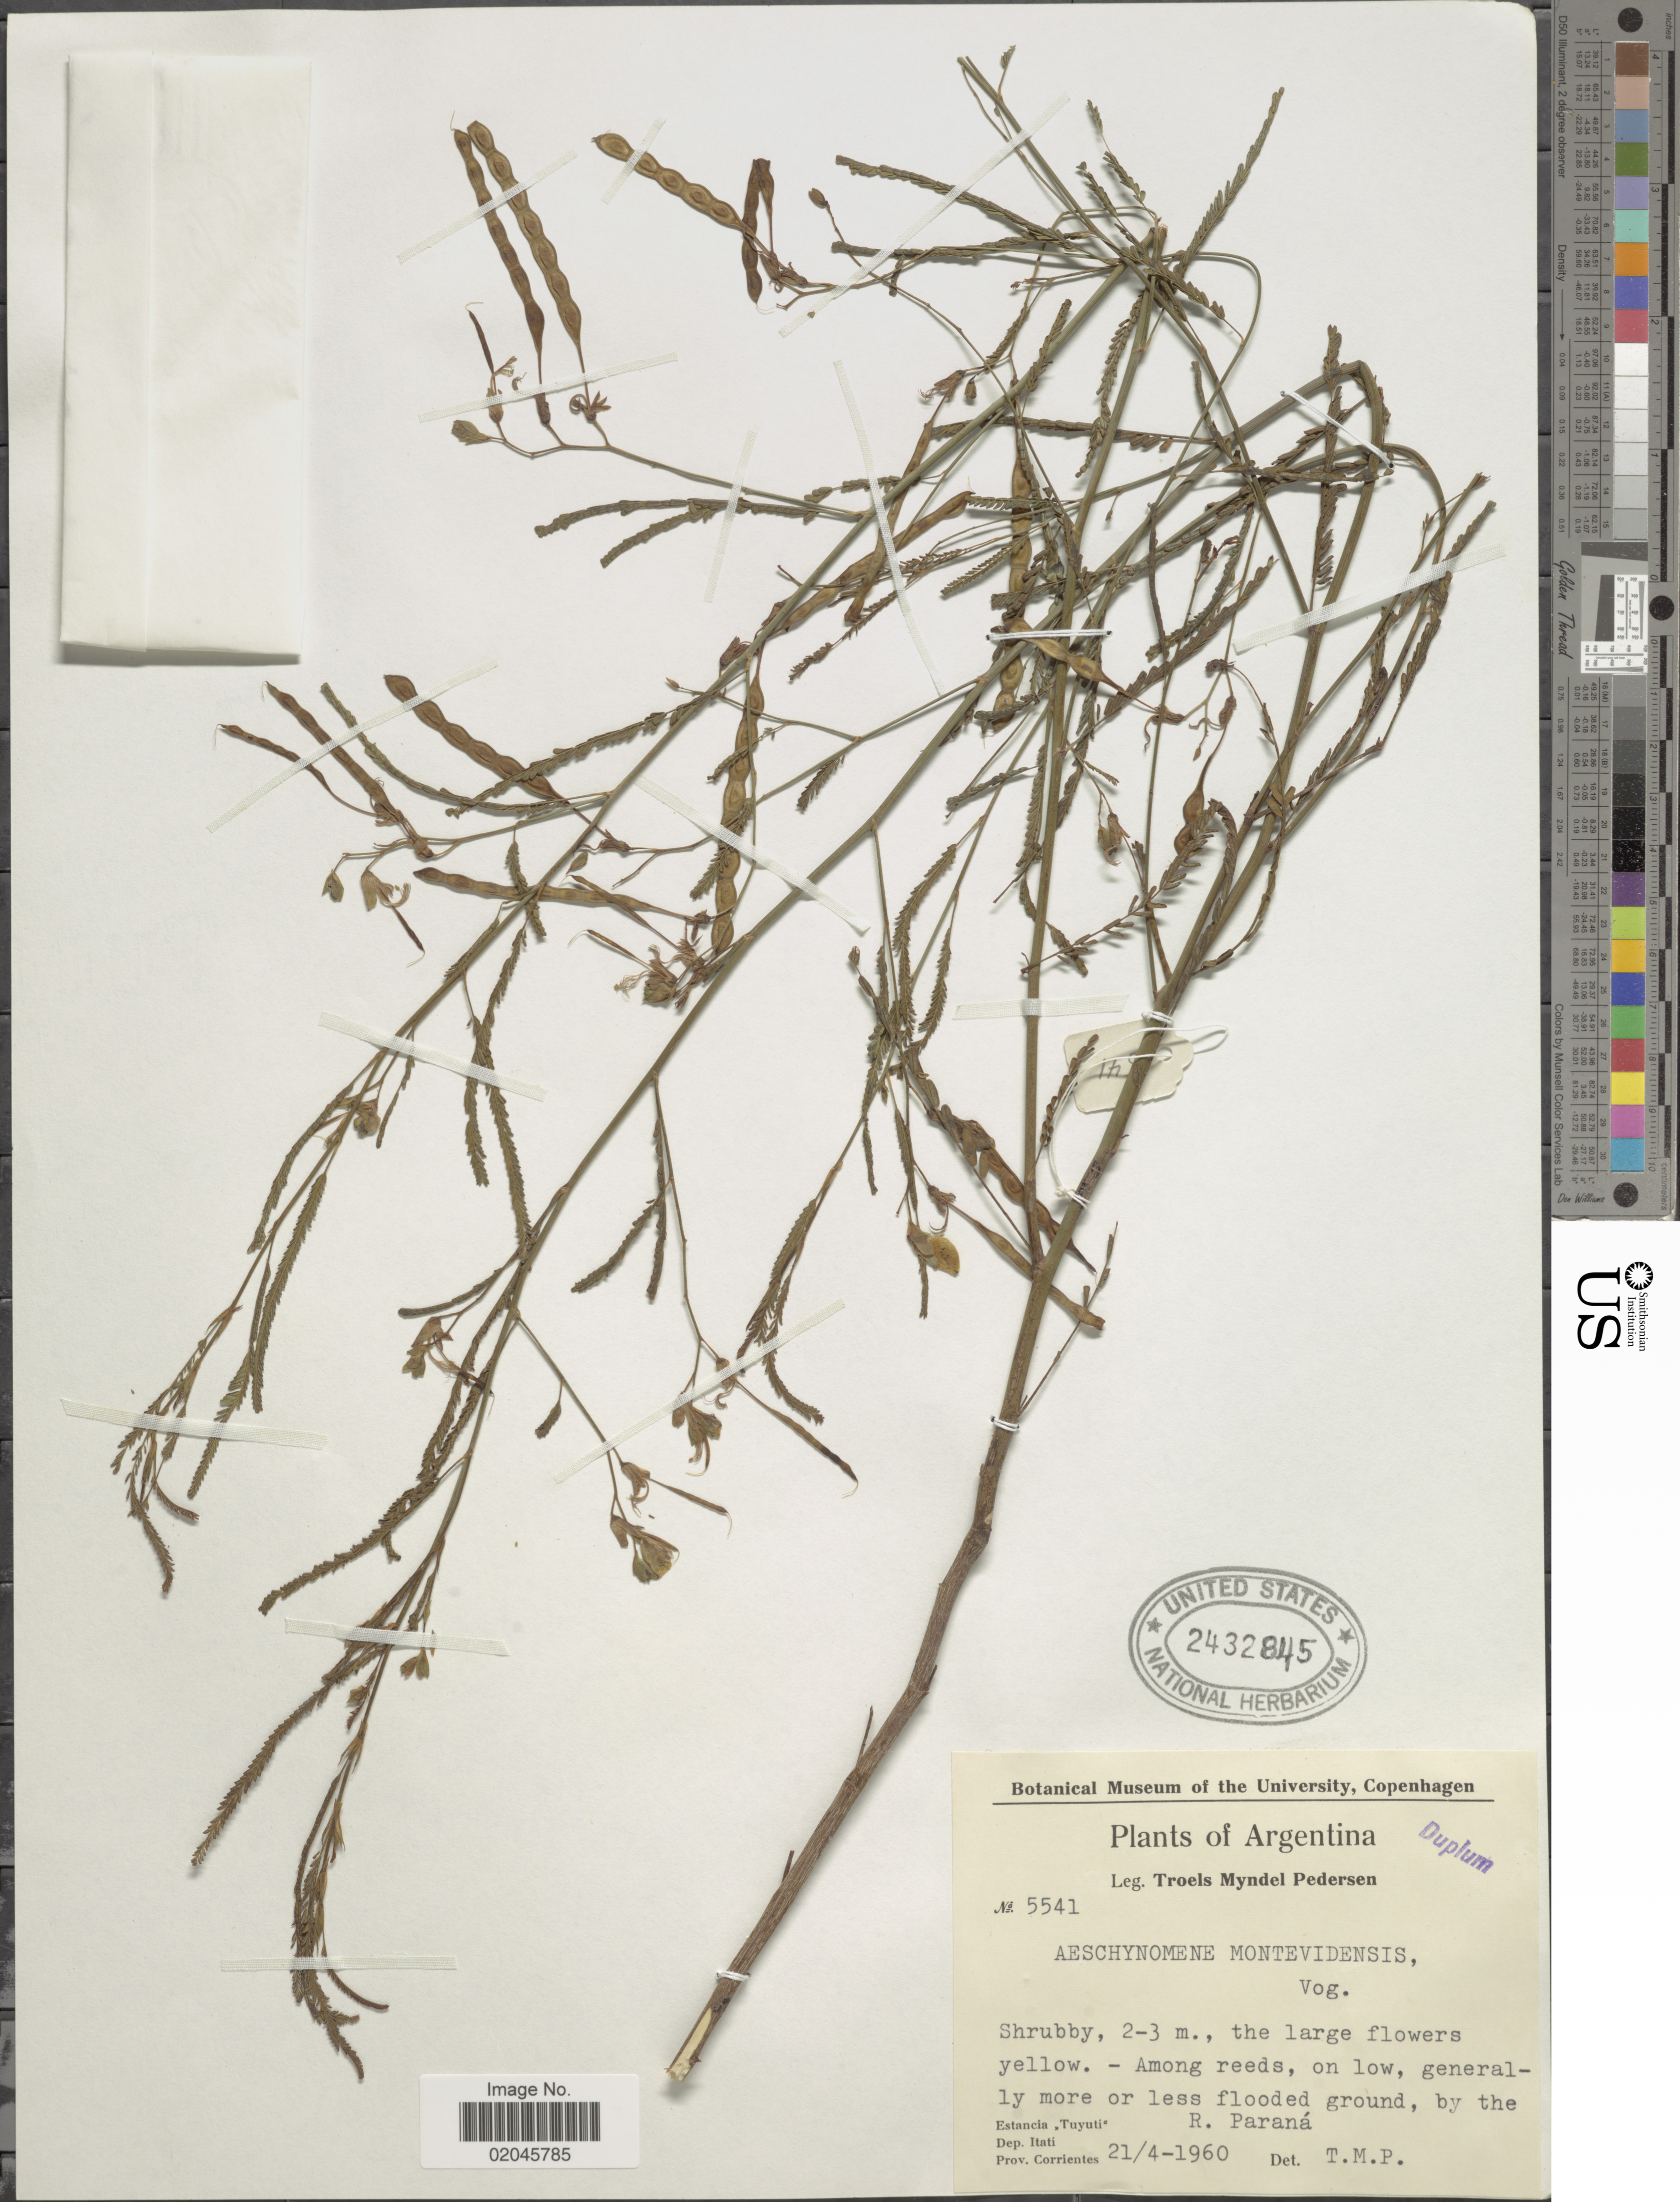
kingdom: Plantae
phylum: Tracheophyta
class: Magnoliopsida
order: Fabales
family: Fabaceae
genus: Aeschynomene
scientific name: Aeschynomene montevidensis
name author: Vogel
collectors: T. Pederson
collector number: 5541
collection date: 1960-04-21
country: Argentina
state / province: Corrientes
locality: Among reeds, on low, generally more or less flooded ground, by the R. Parana, Estancia Tuyuti, Dep. Itati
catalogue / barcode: US 2432845